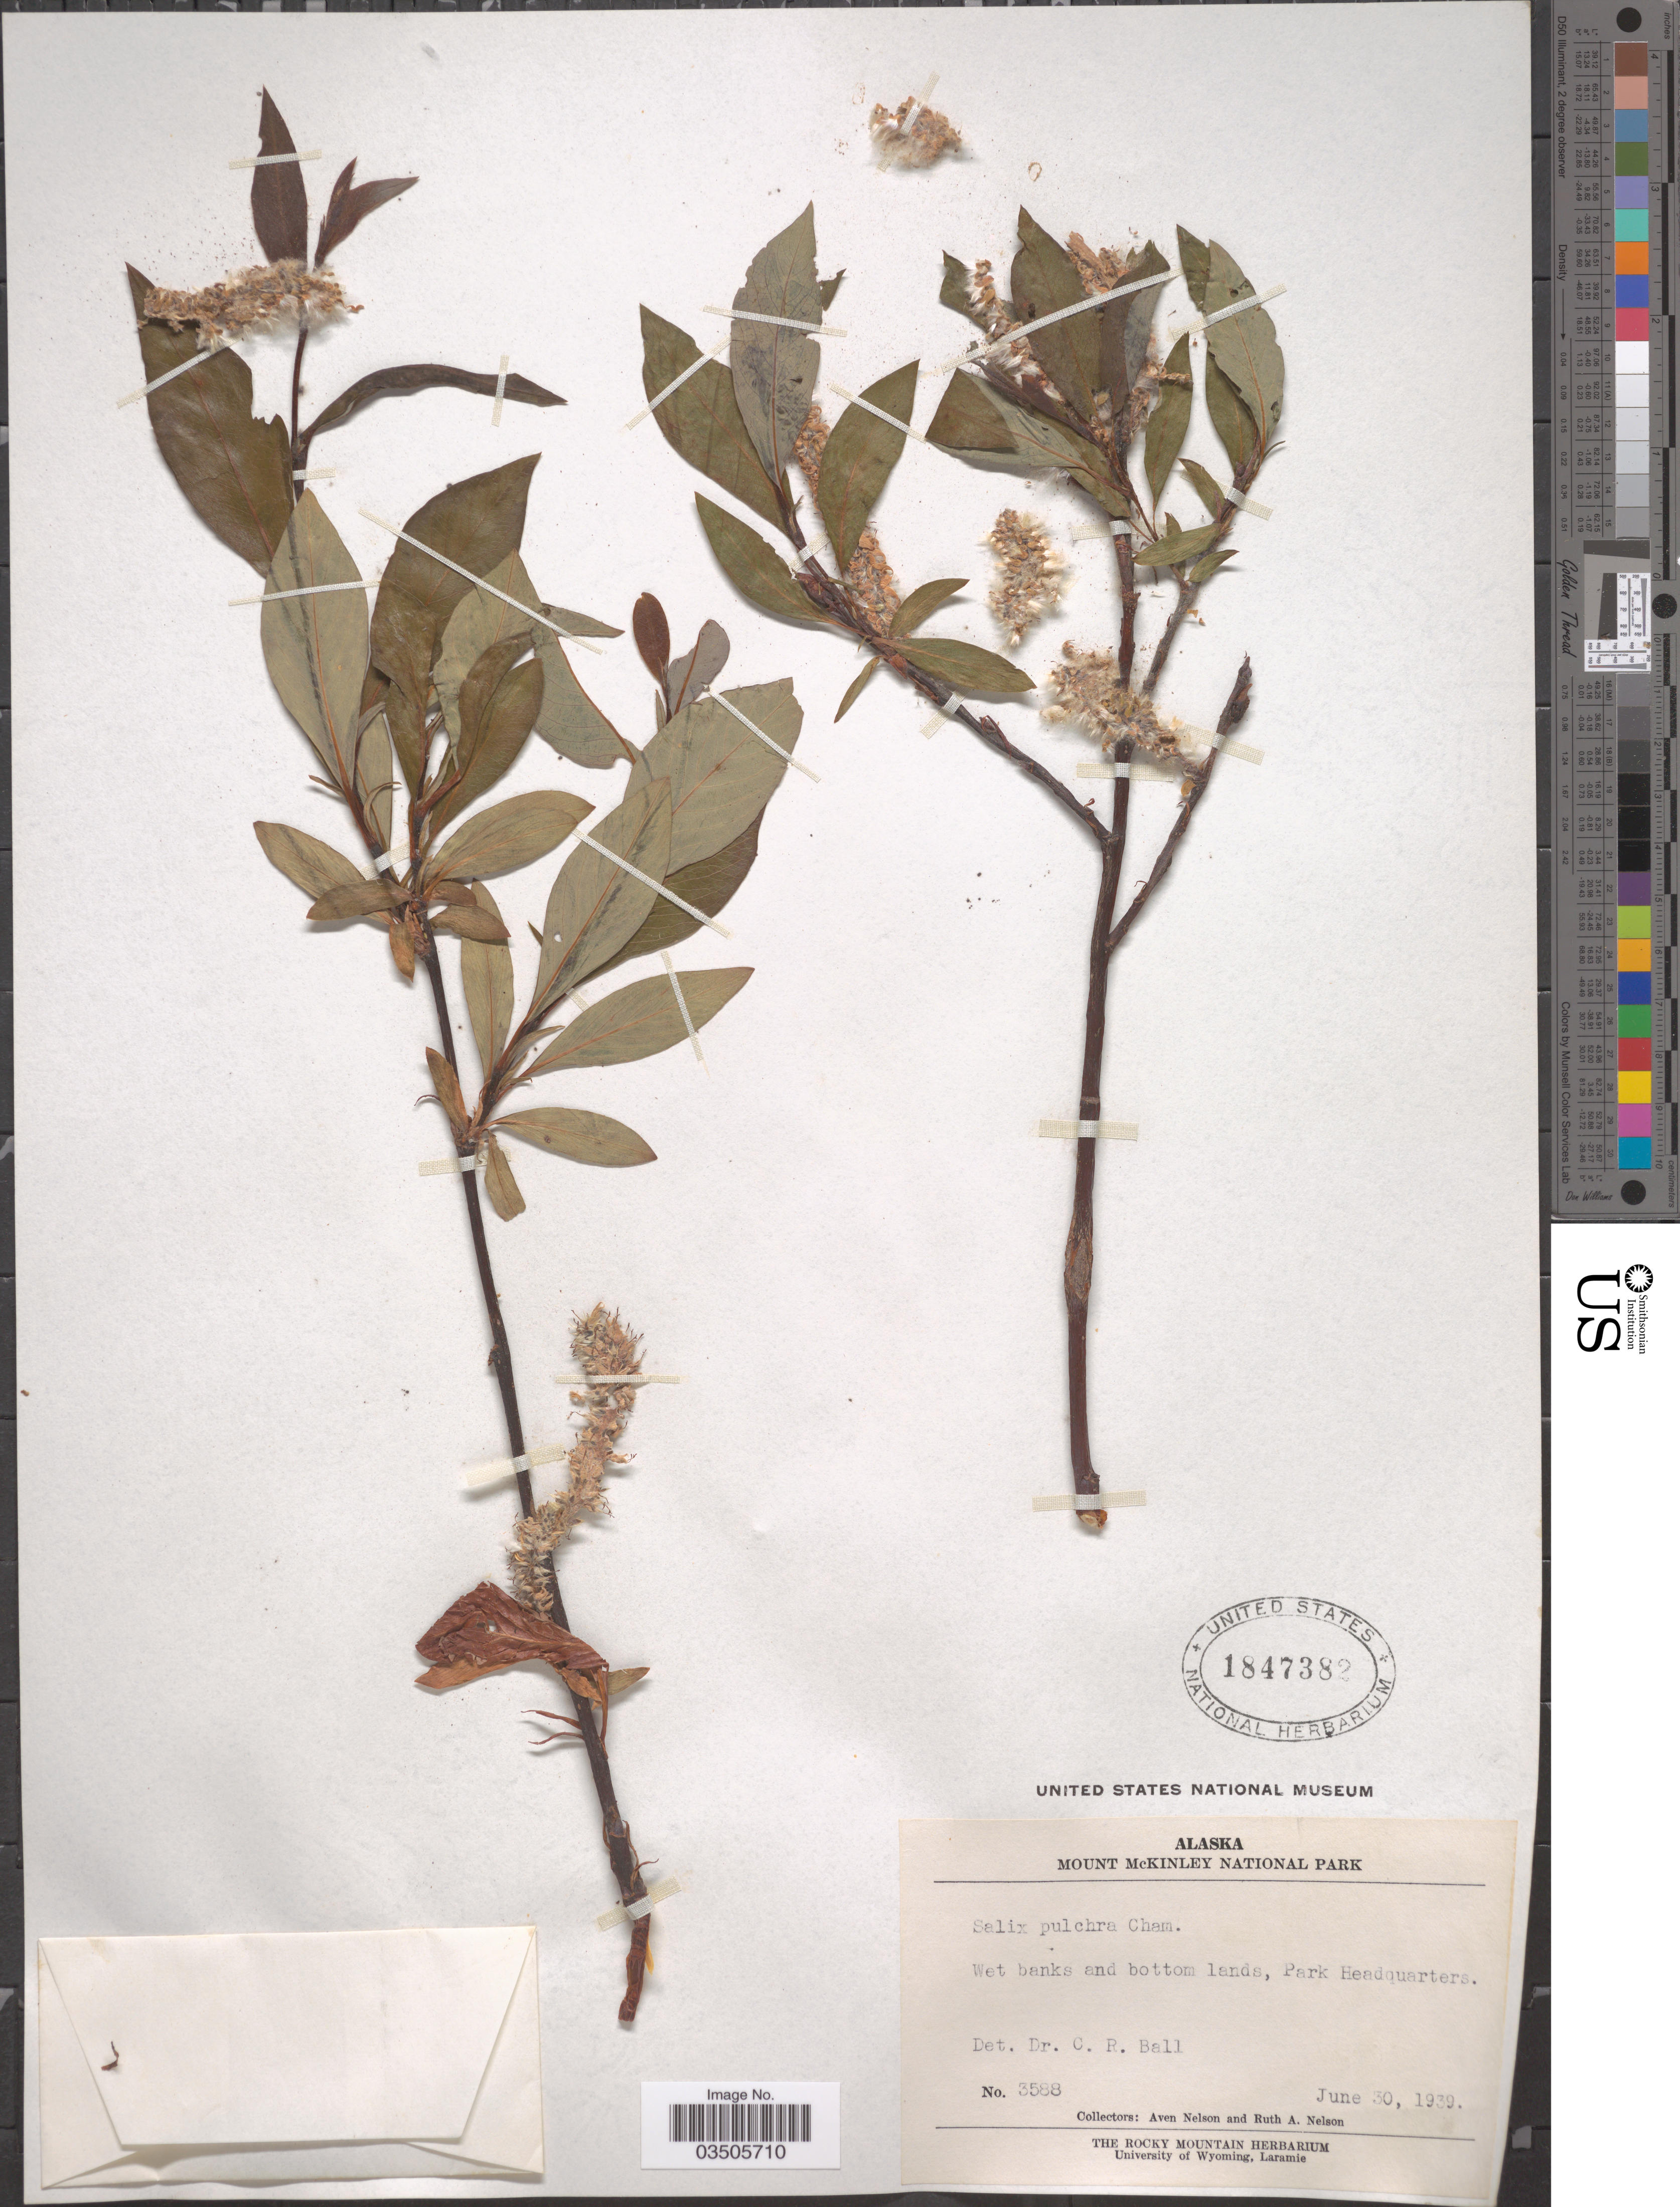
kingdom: Plantae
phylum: Tracheophyta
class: Magnoliopsida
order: Malpighiales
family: Salicaceae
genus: Salix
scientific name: Salix pulchra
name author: Cham.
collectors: A. Nelson & R. A. Nelson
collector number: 3588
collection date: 1939-06-30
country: United States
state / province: Alaska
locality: Wet banks and bottom lands, Park Headquarters.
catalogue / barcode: US 1847382